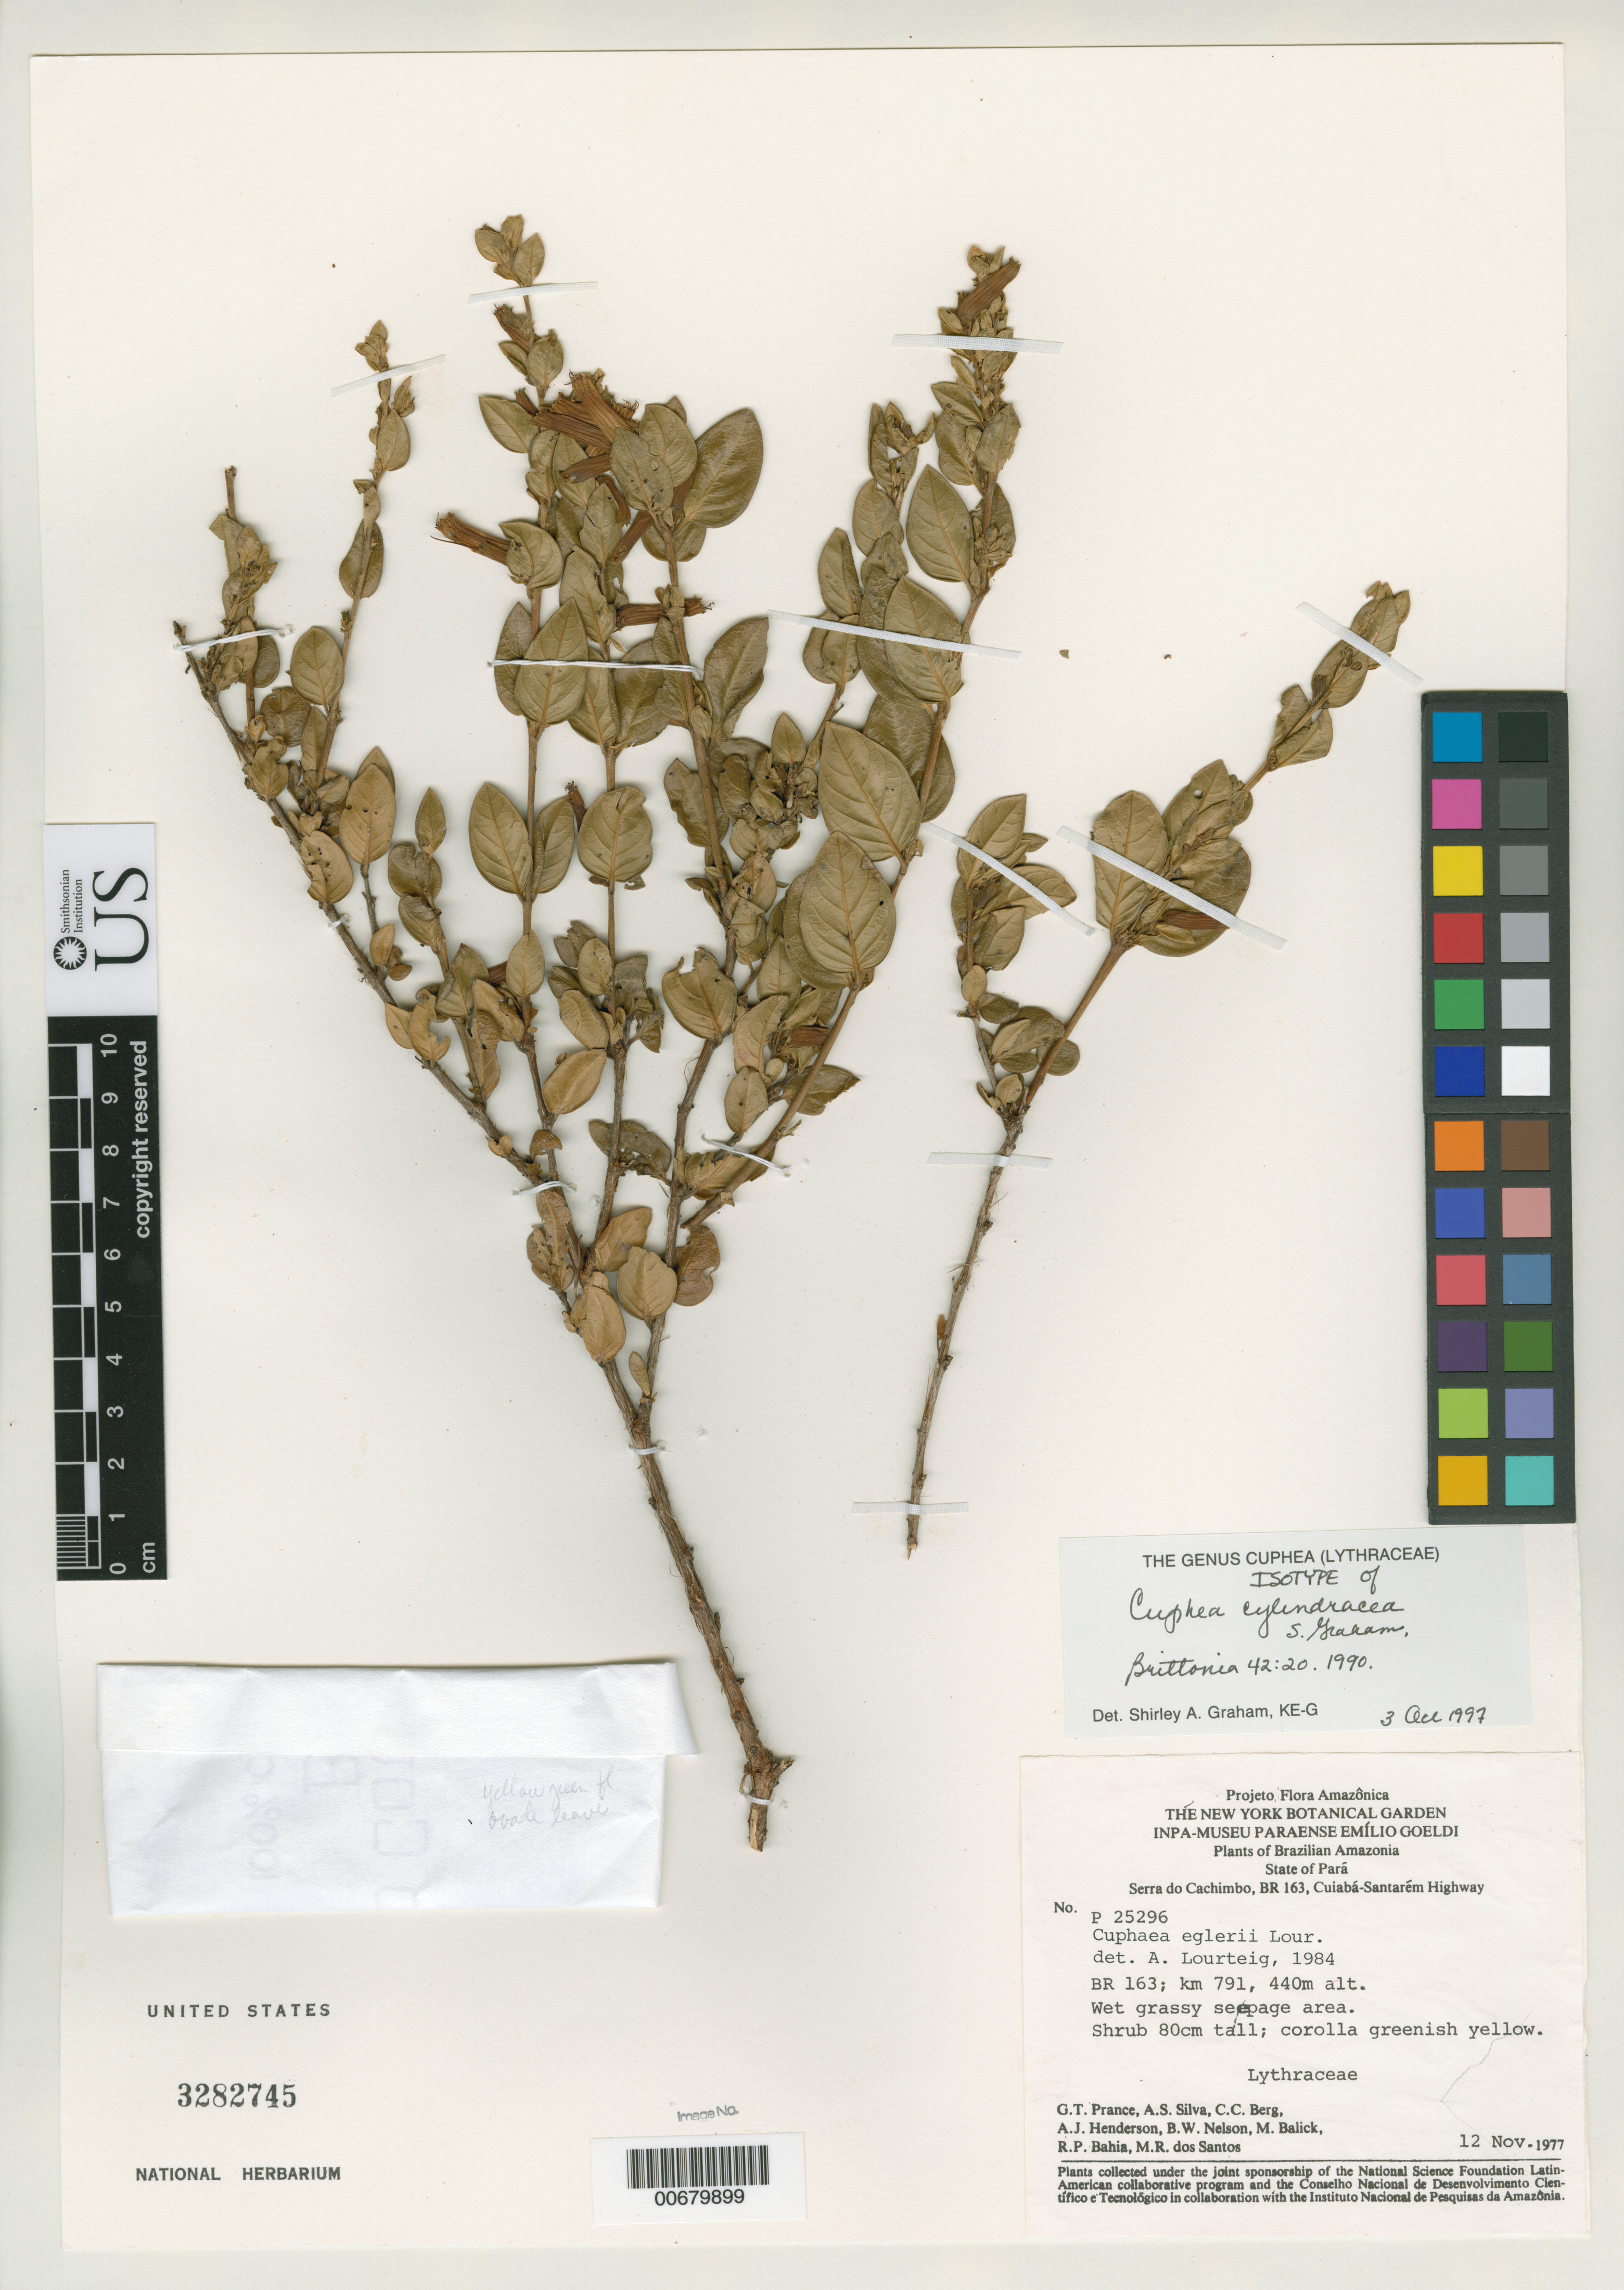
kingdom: Plantae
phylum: Tracheophyta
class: Magnoliopsida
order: Myrtales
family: Lythraceae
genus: Cuphea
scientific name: Cuphea cylindracea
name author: S.A. Graham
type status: Isotype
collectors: G. T. Prance, A. S. Silva, C. C. Berg, A. J. Henderson, B. W. Nelson, M. Balick, R. P. Bahia & M. R. Santos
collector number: P25296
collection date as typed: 12 Nov 1977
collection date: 1977-11-12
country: Brazil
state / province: Pará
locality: Serra do Cachimbo, BR 163, km 791, Cuiaba-Santarem Highway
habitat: Wet grassy seepage area.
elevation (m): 440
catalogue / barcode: US 3282745